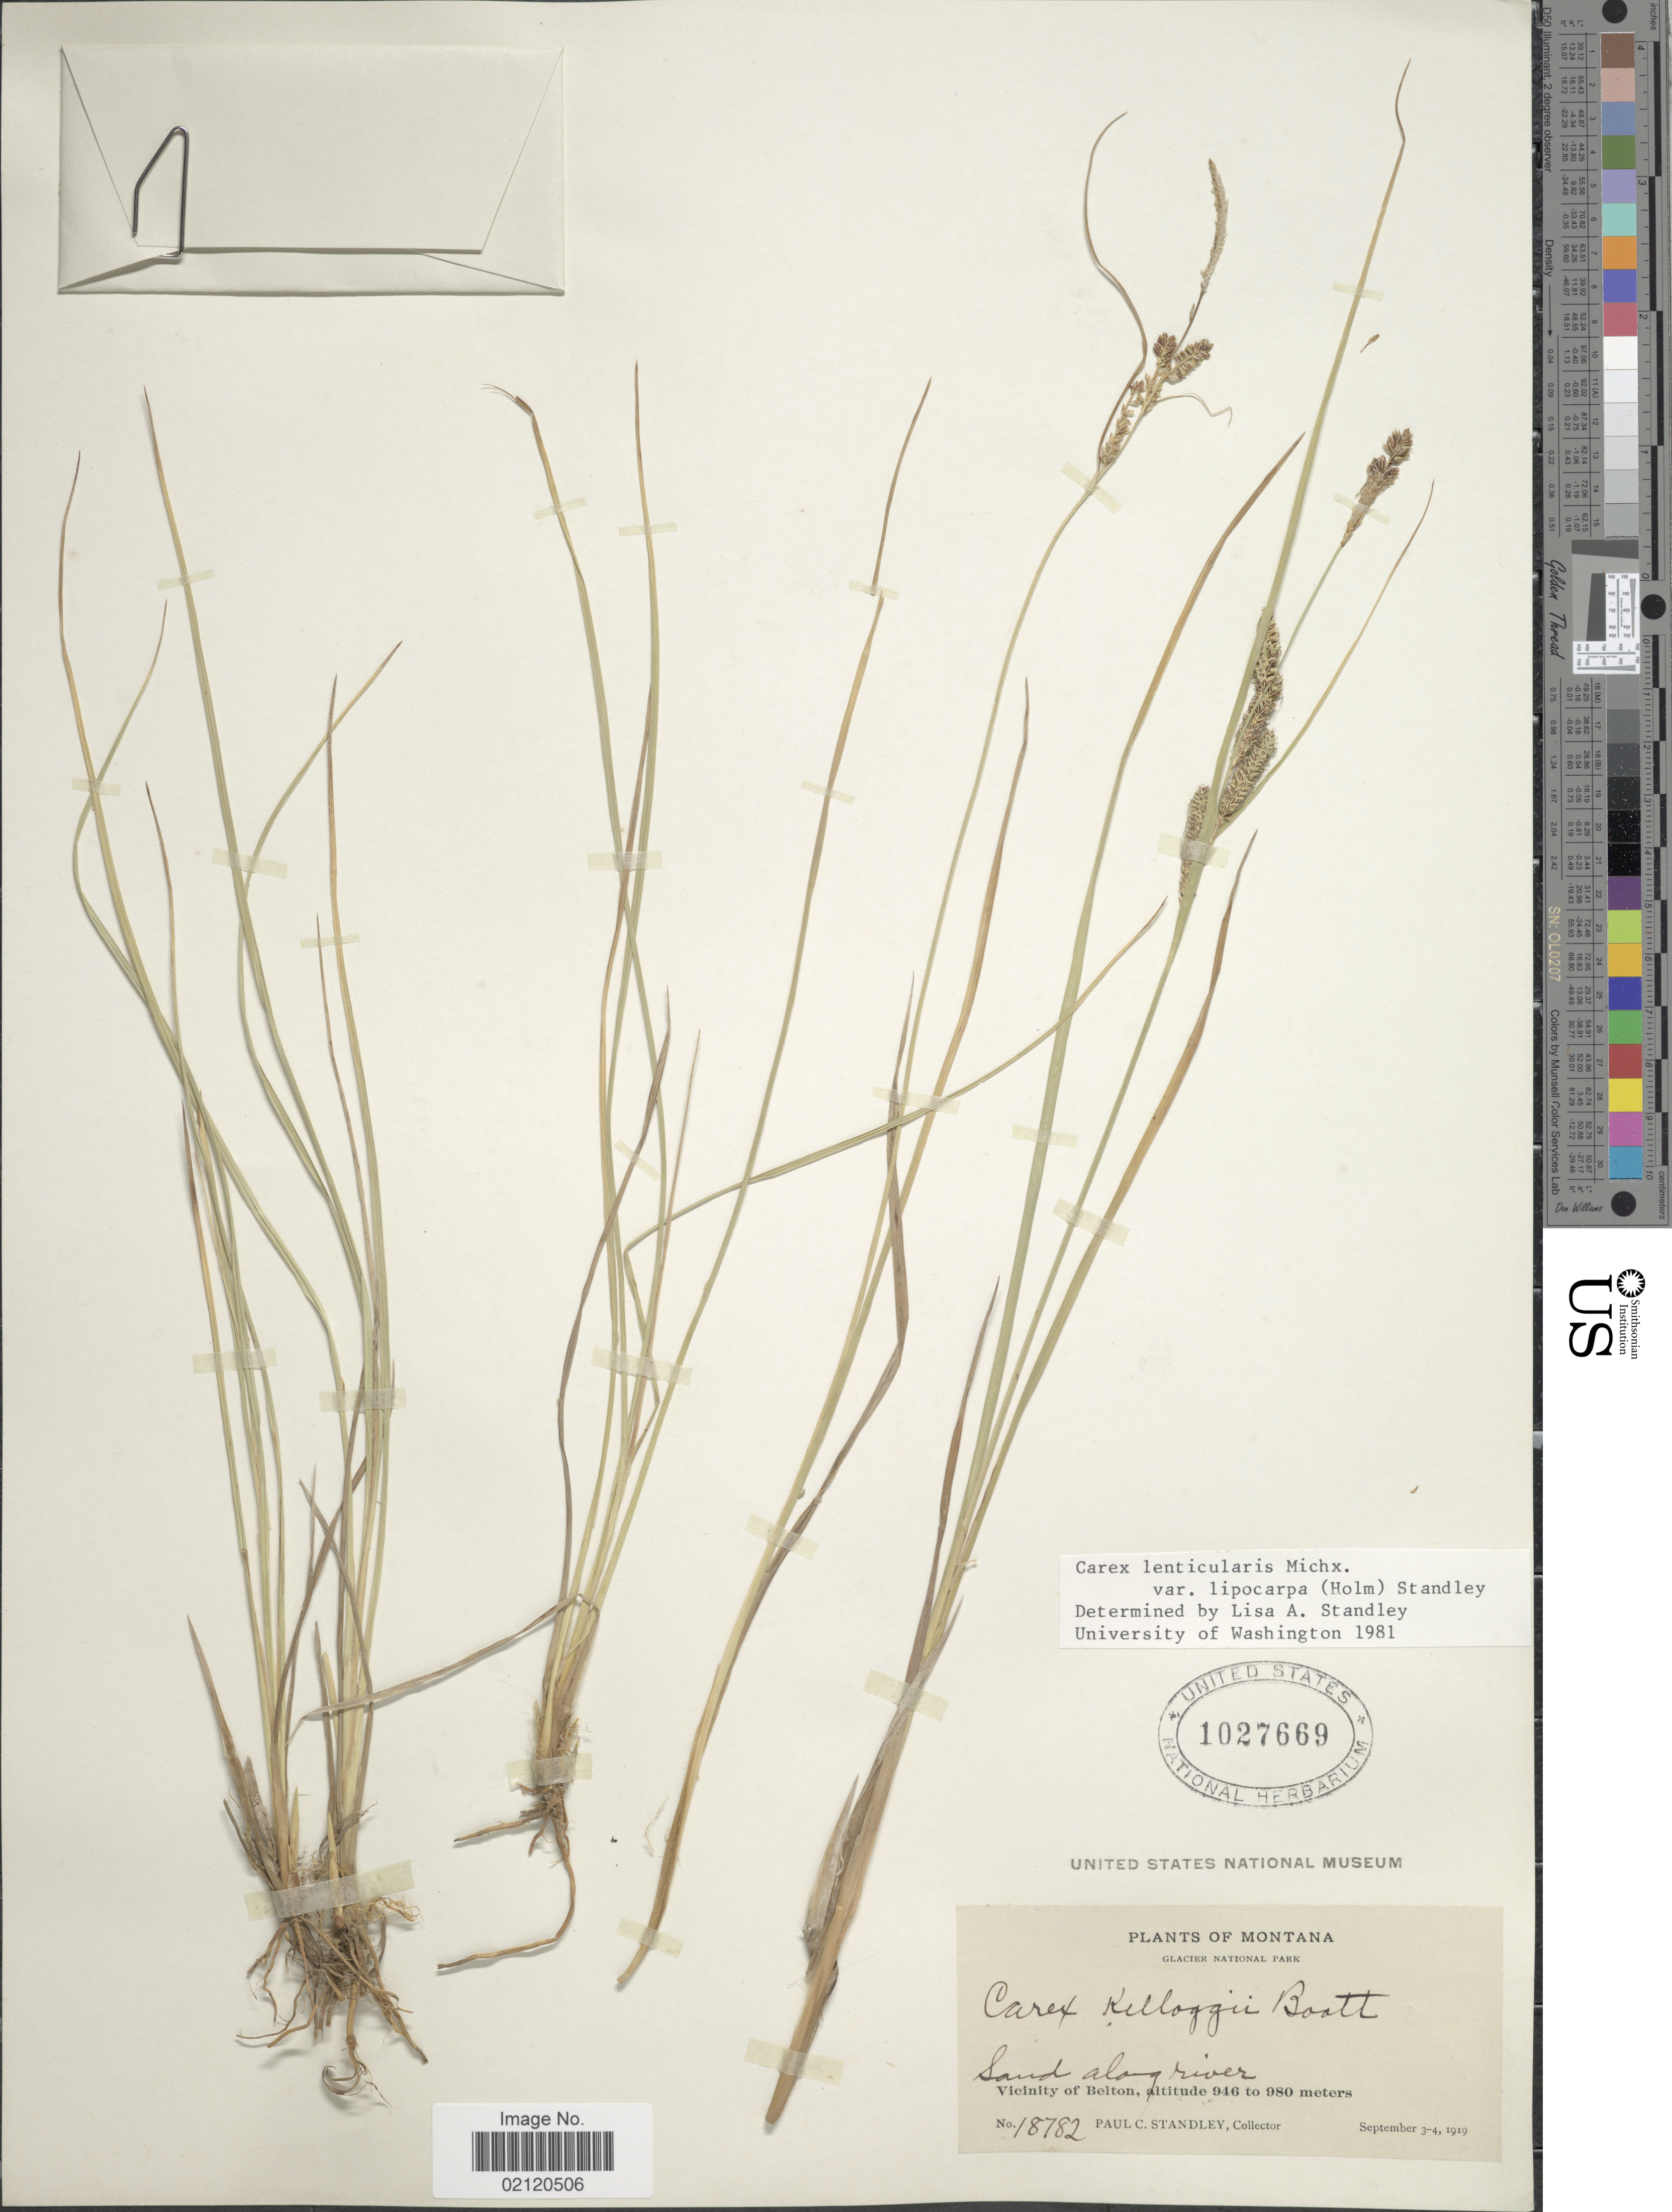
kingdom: Plantae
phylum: Tracheophyta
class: Liliopsida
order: Poales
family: Cyperaceae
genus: Carex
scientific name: Carex kelloggii var. kelloggii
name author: W. Boott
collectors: P. C. Standley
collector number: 18782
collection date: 1919-09-03/1919-09-04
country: United States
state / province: Montana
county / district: Flathead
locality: Glacier National Park, Vicinity of Belton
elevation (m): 946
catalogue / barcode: US 1027669